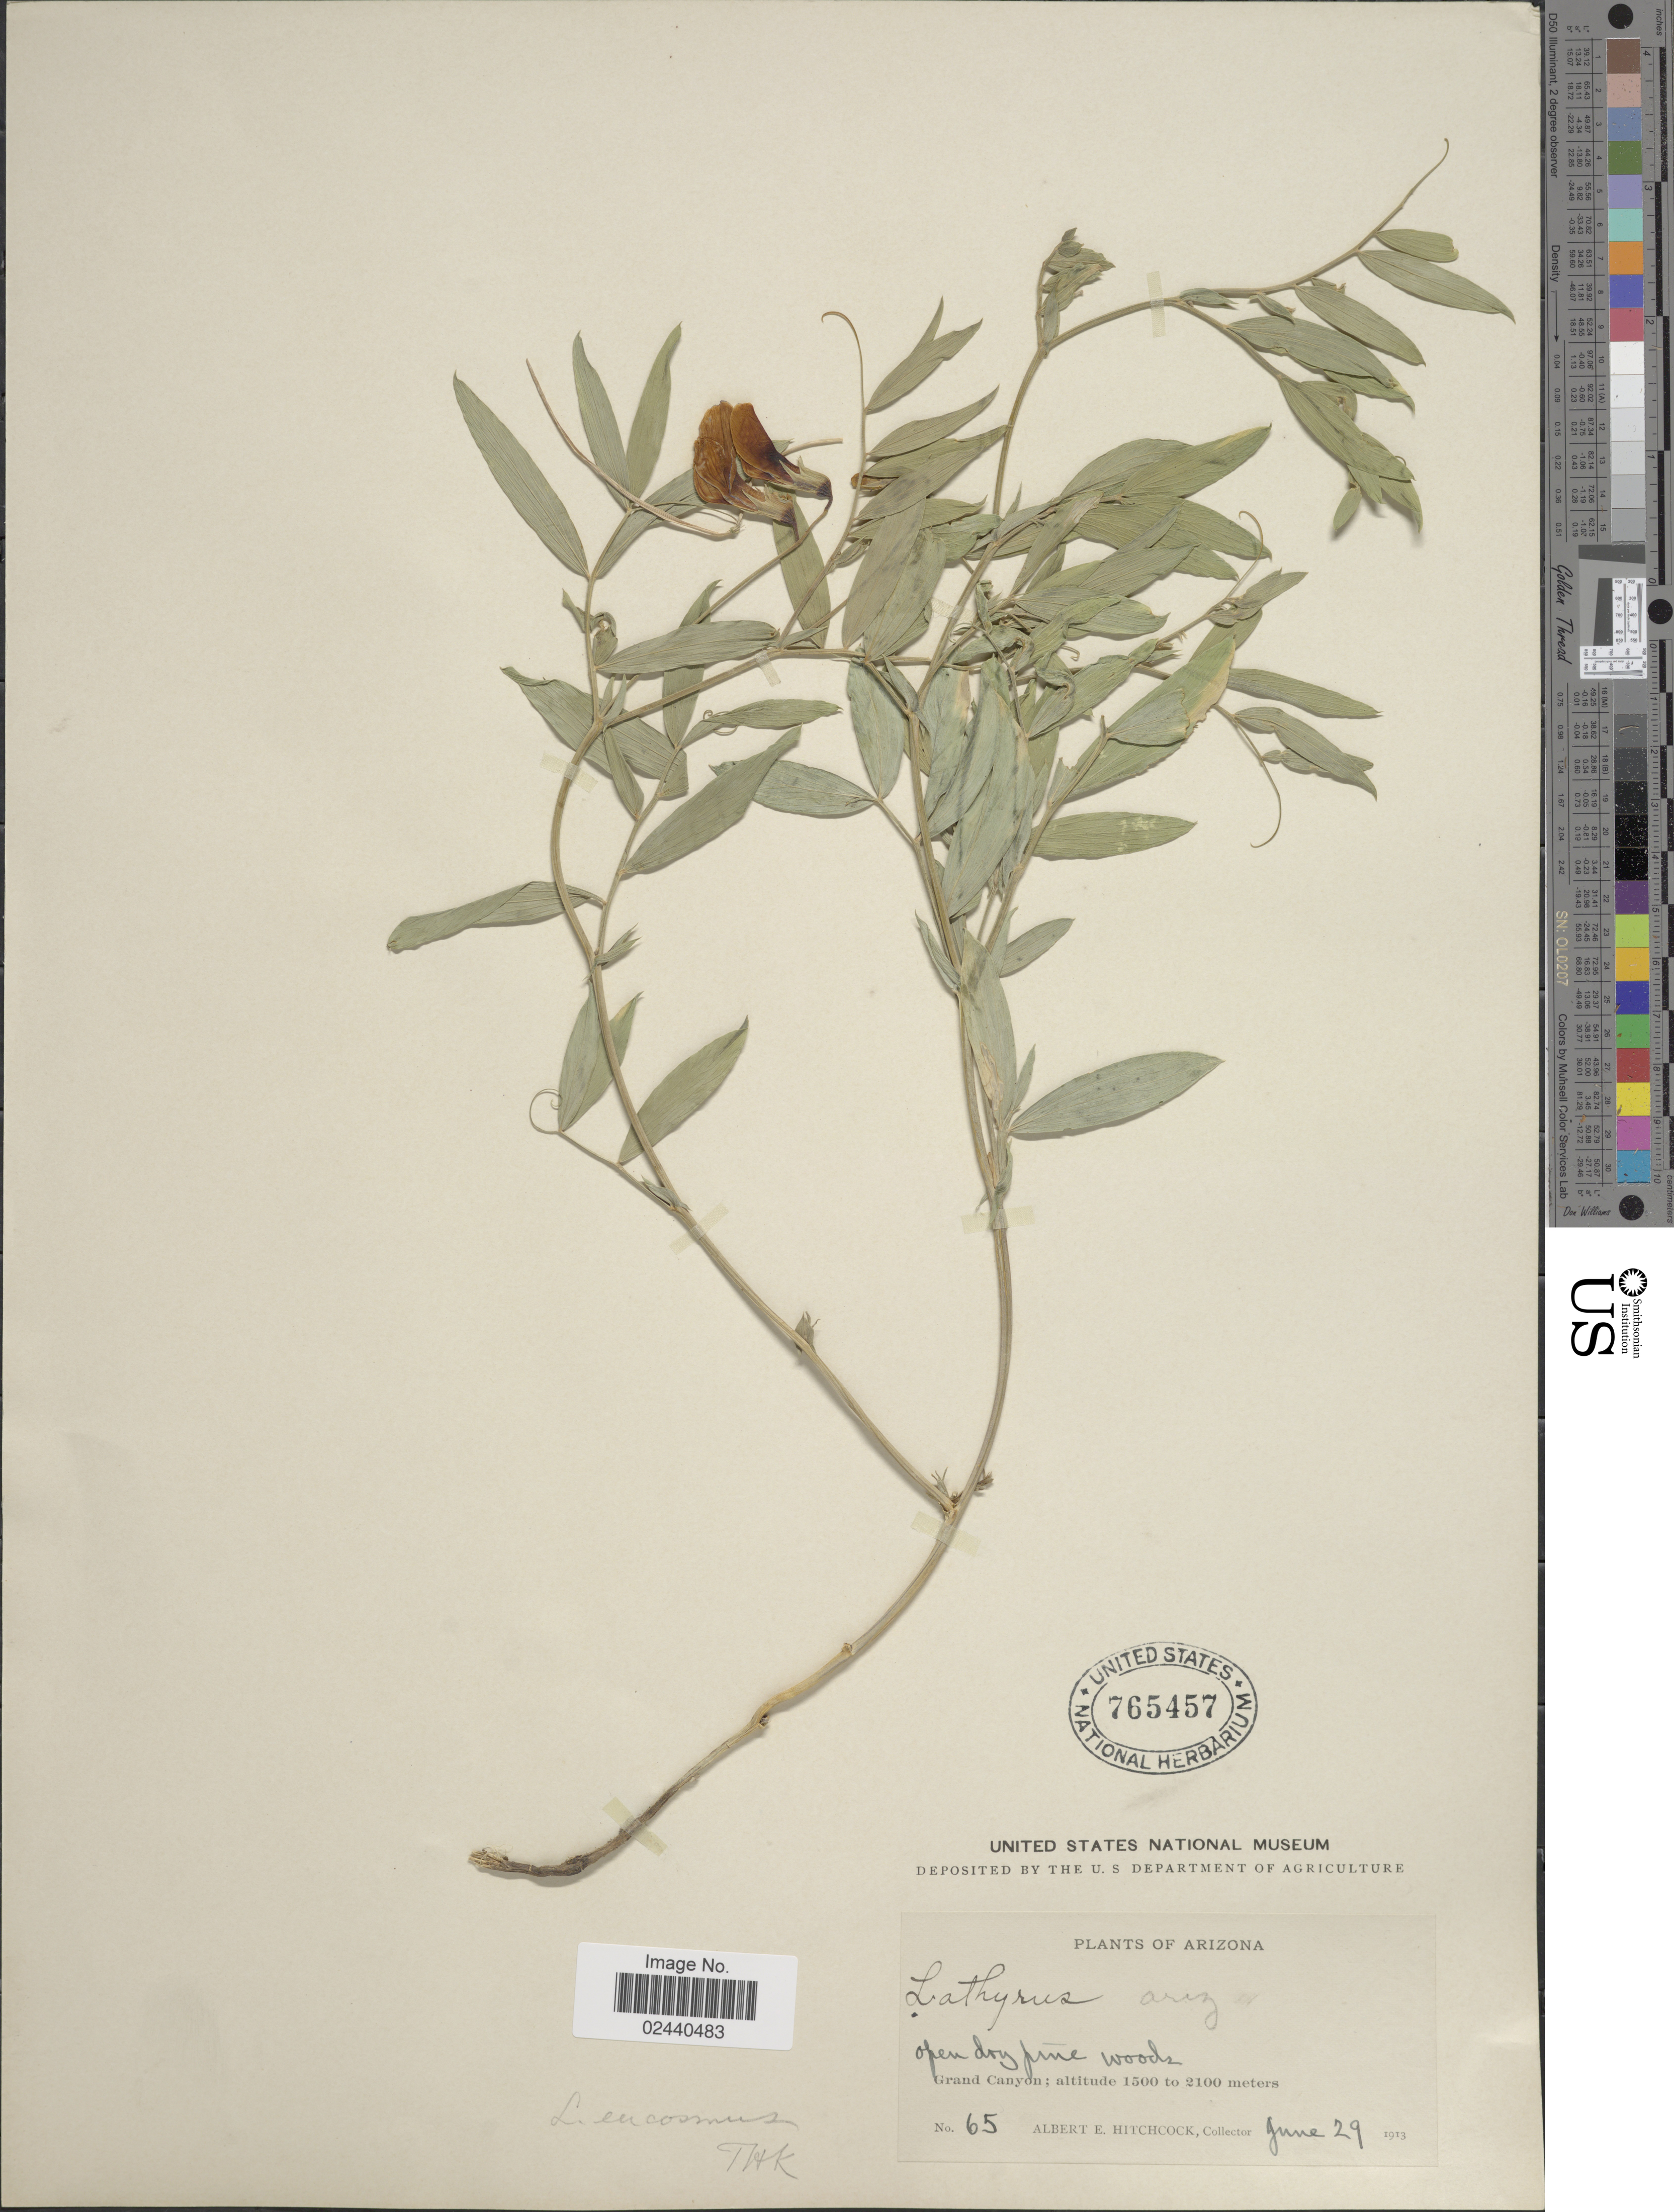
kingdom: Plantae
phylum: Tracheophyta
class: Magnoliopsida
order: Fabales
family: Fabaceae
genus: Lathyrus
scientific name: Lathyrus eucosmus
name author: Butters & H. St. John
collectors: A. Hitchcock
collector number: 65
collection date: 1913-06-29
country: United States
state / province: Arizona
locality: Open dry pine woods. Grand Canyon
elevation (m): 1500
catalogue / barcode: US 765457